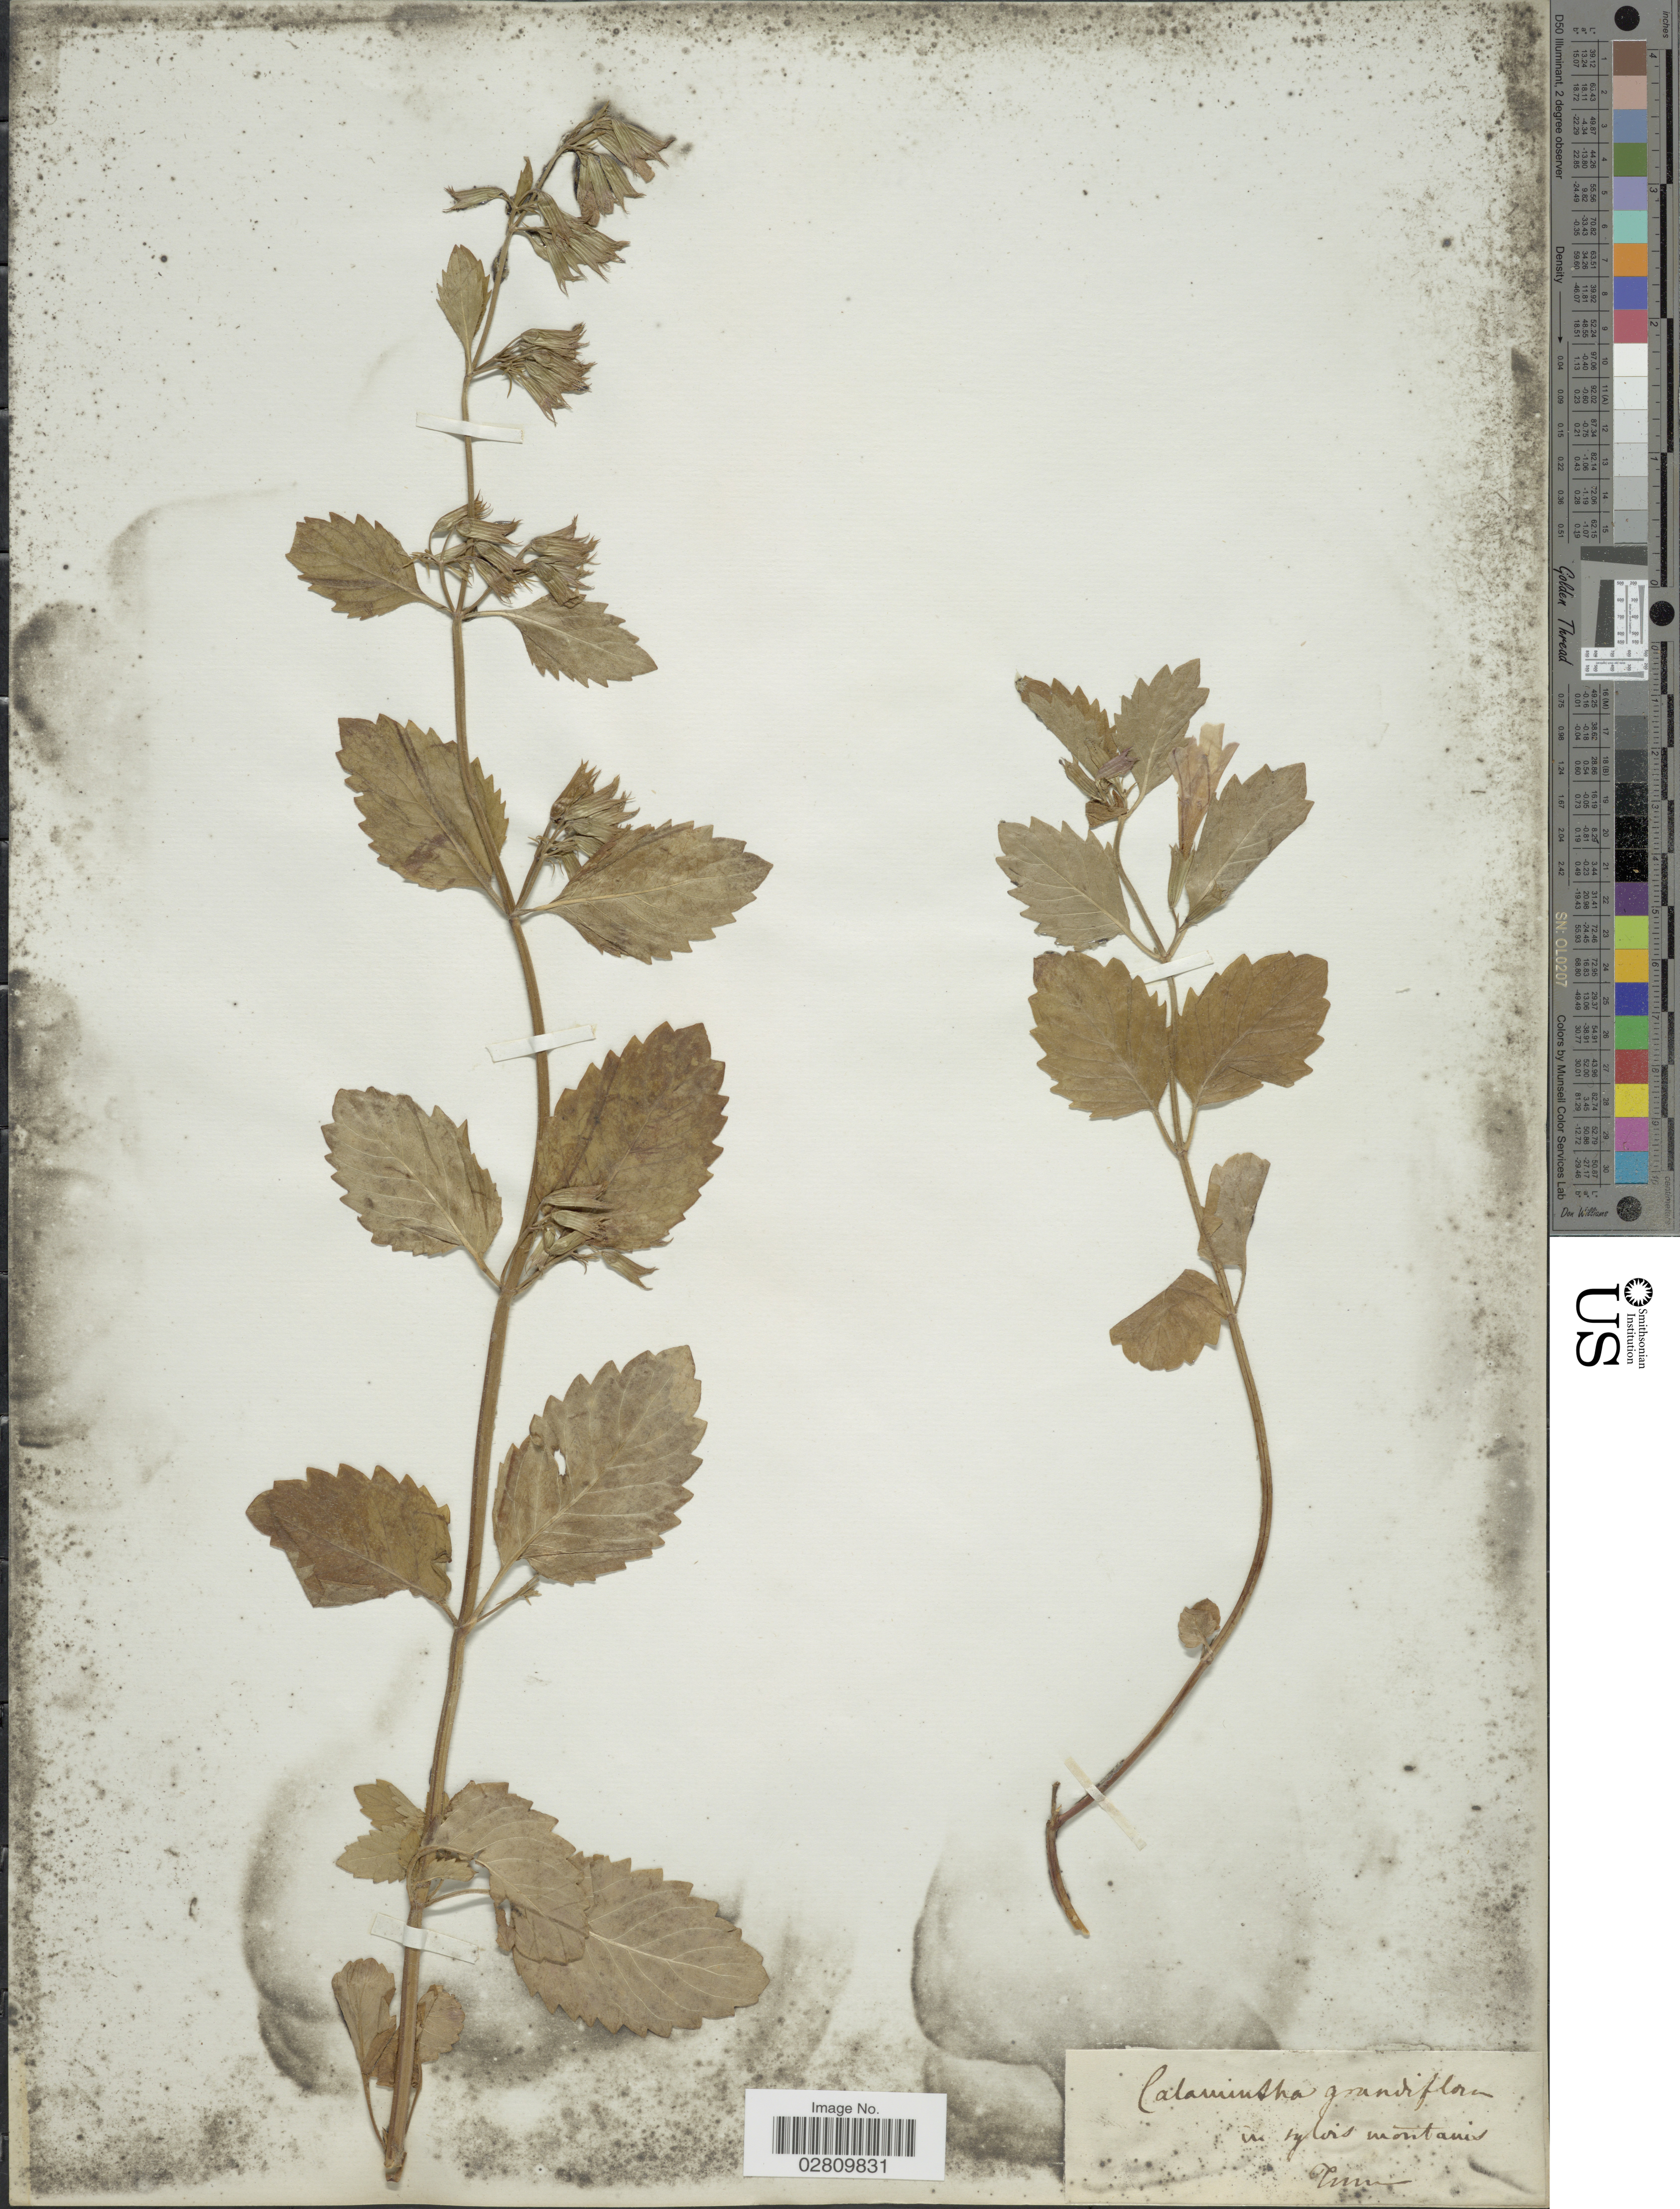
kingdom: Plantae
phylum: Tracheophyta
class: Magnoliopsida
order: Lamiales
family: Lamiaceae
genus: Calamintha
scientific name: Calamintha grandiflora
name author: (L.) Moench.